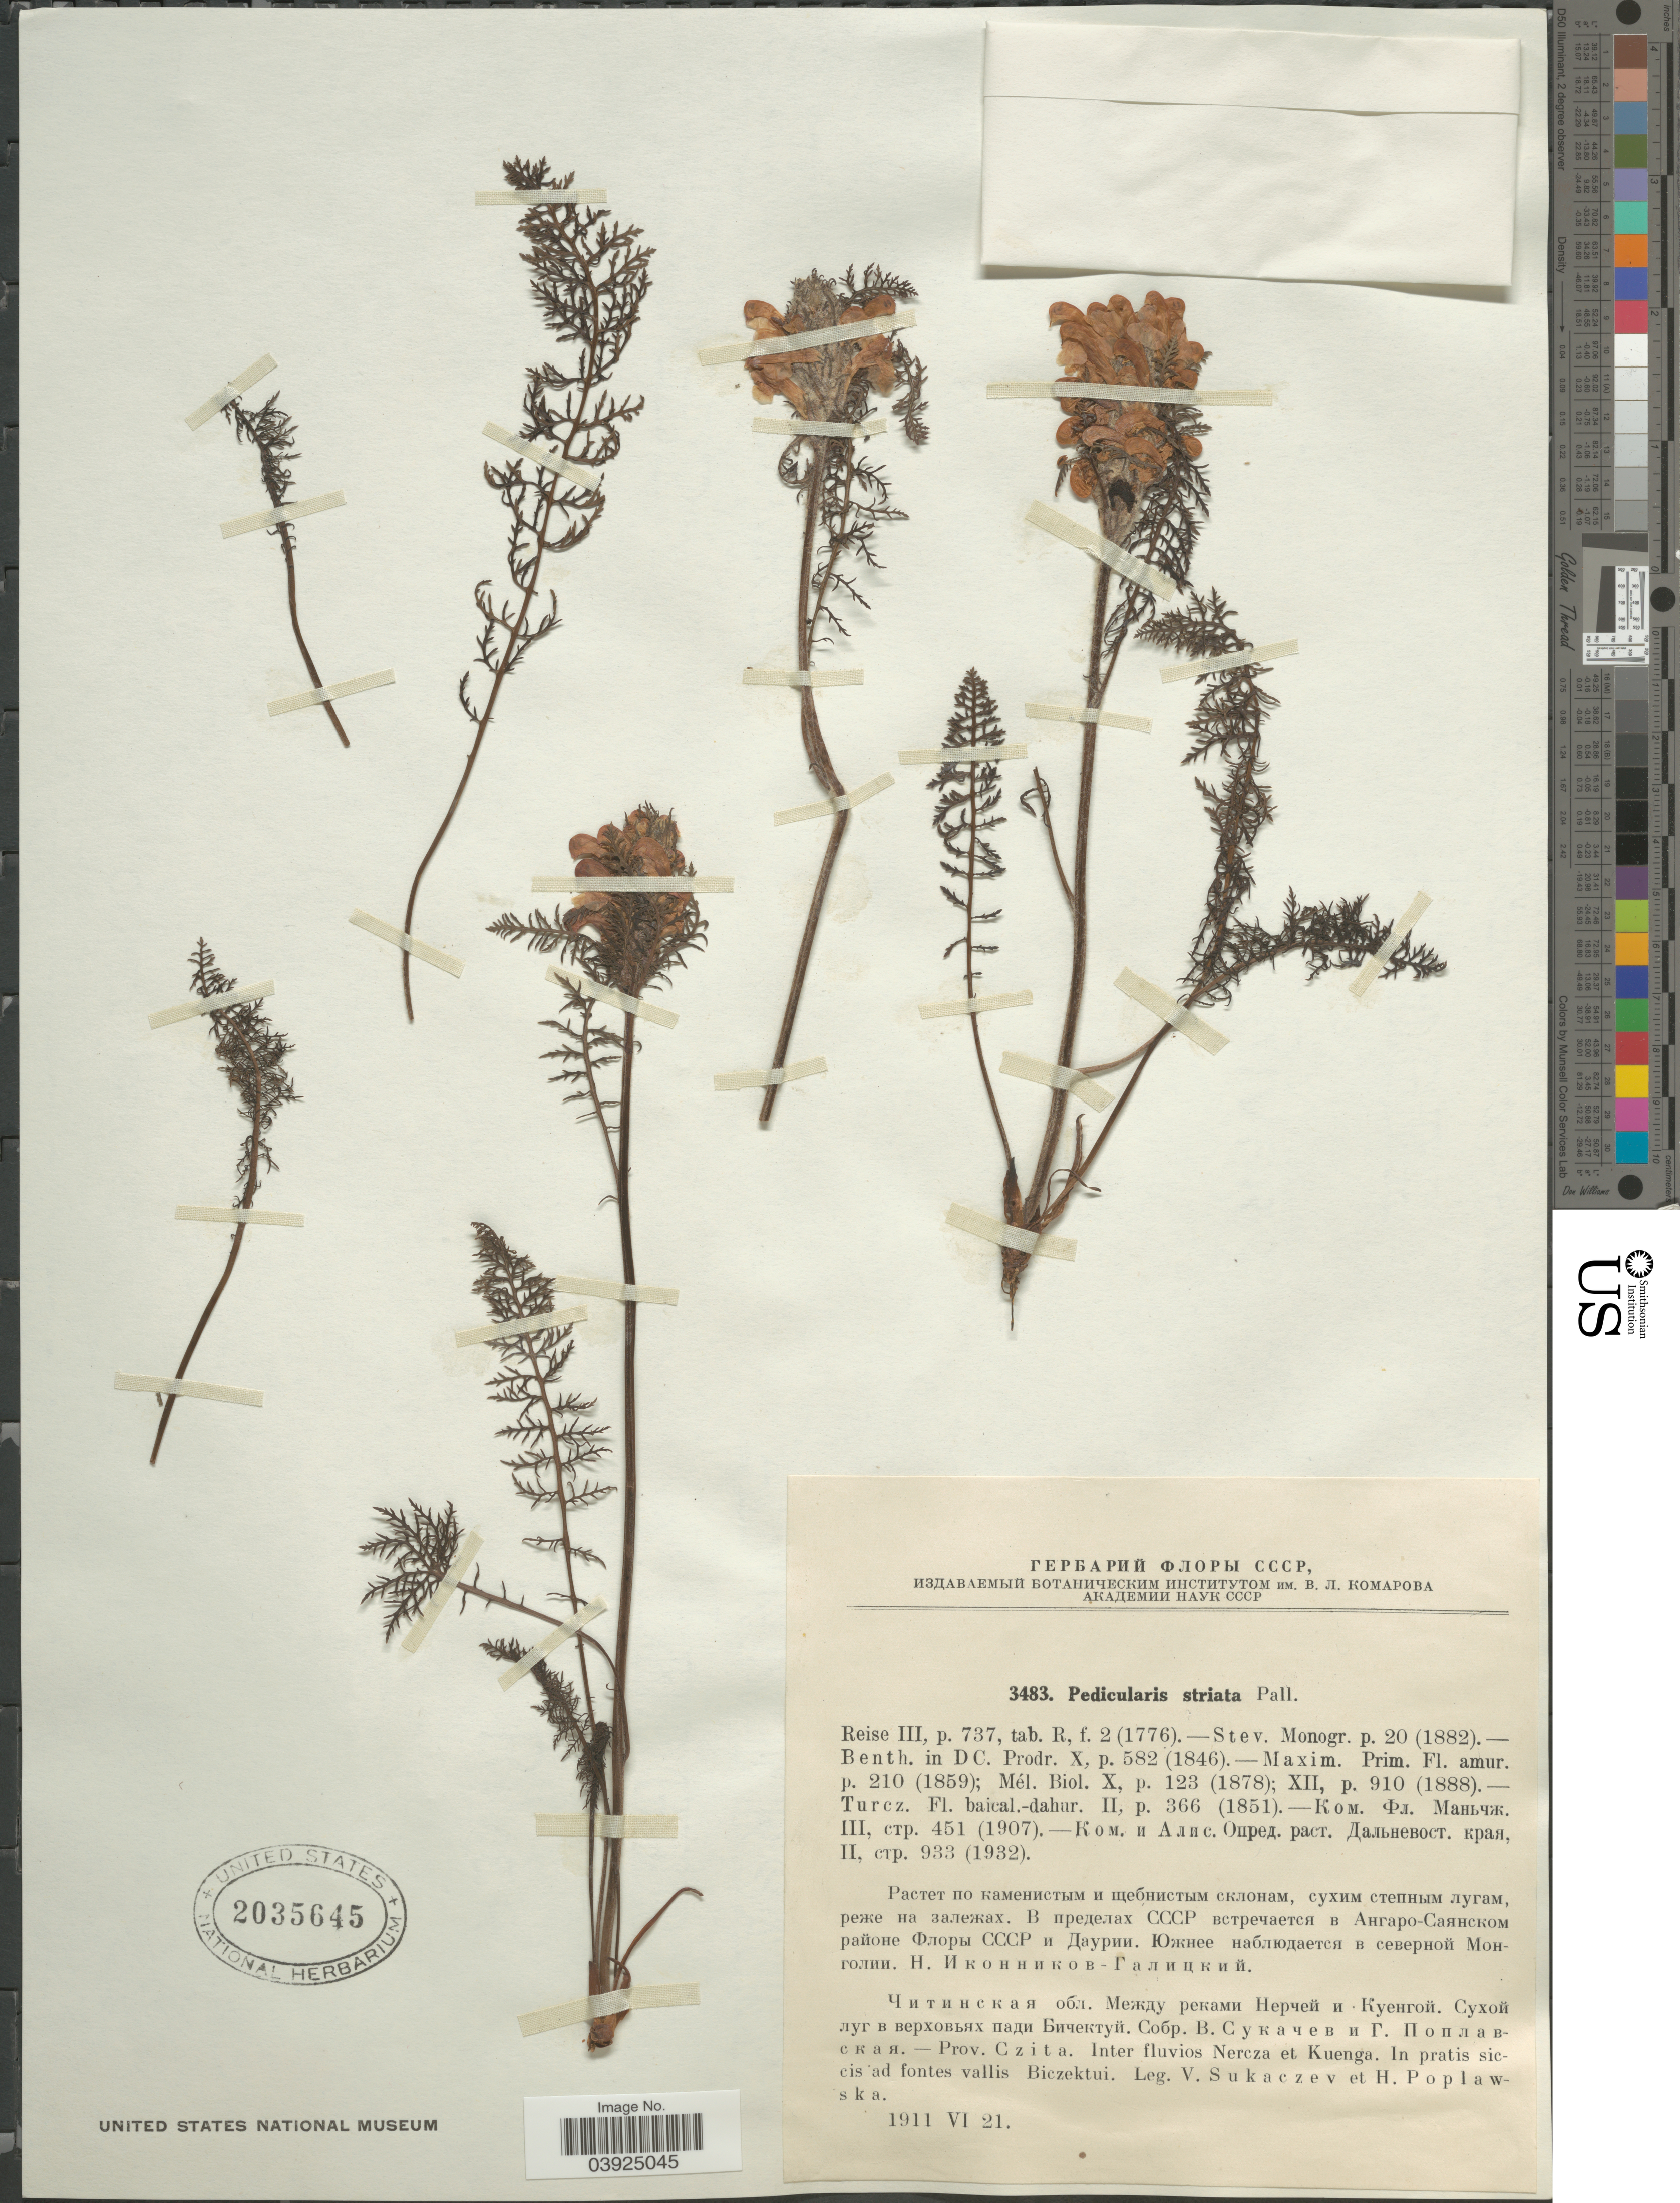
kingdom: Plantae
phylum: Tracheophyta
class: Magnoliopsida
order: Lamiales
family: Orobanchaceae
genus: Pedicularis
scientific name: Pedicularis striata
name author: Pall.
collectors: V. Sukaczev & H. Poplawska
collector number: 3483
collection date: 1911-06-21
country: Russian Federation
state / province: Zabaykalsky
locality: Prov. Czita. Inter fluvios Nercza et Kuenga. In pratis siccis ad fontes vallis Biczektui.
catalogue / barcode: US 2035645